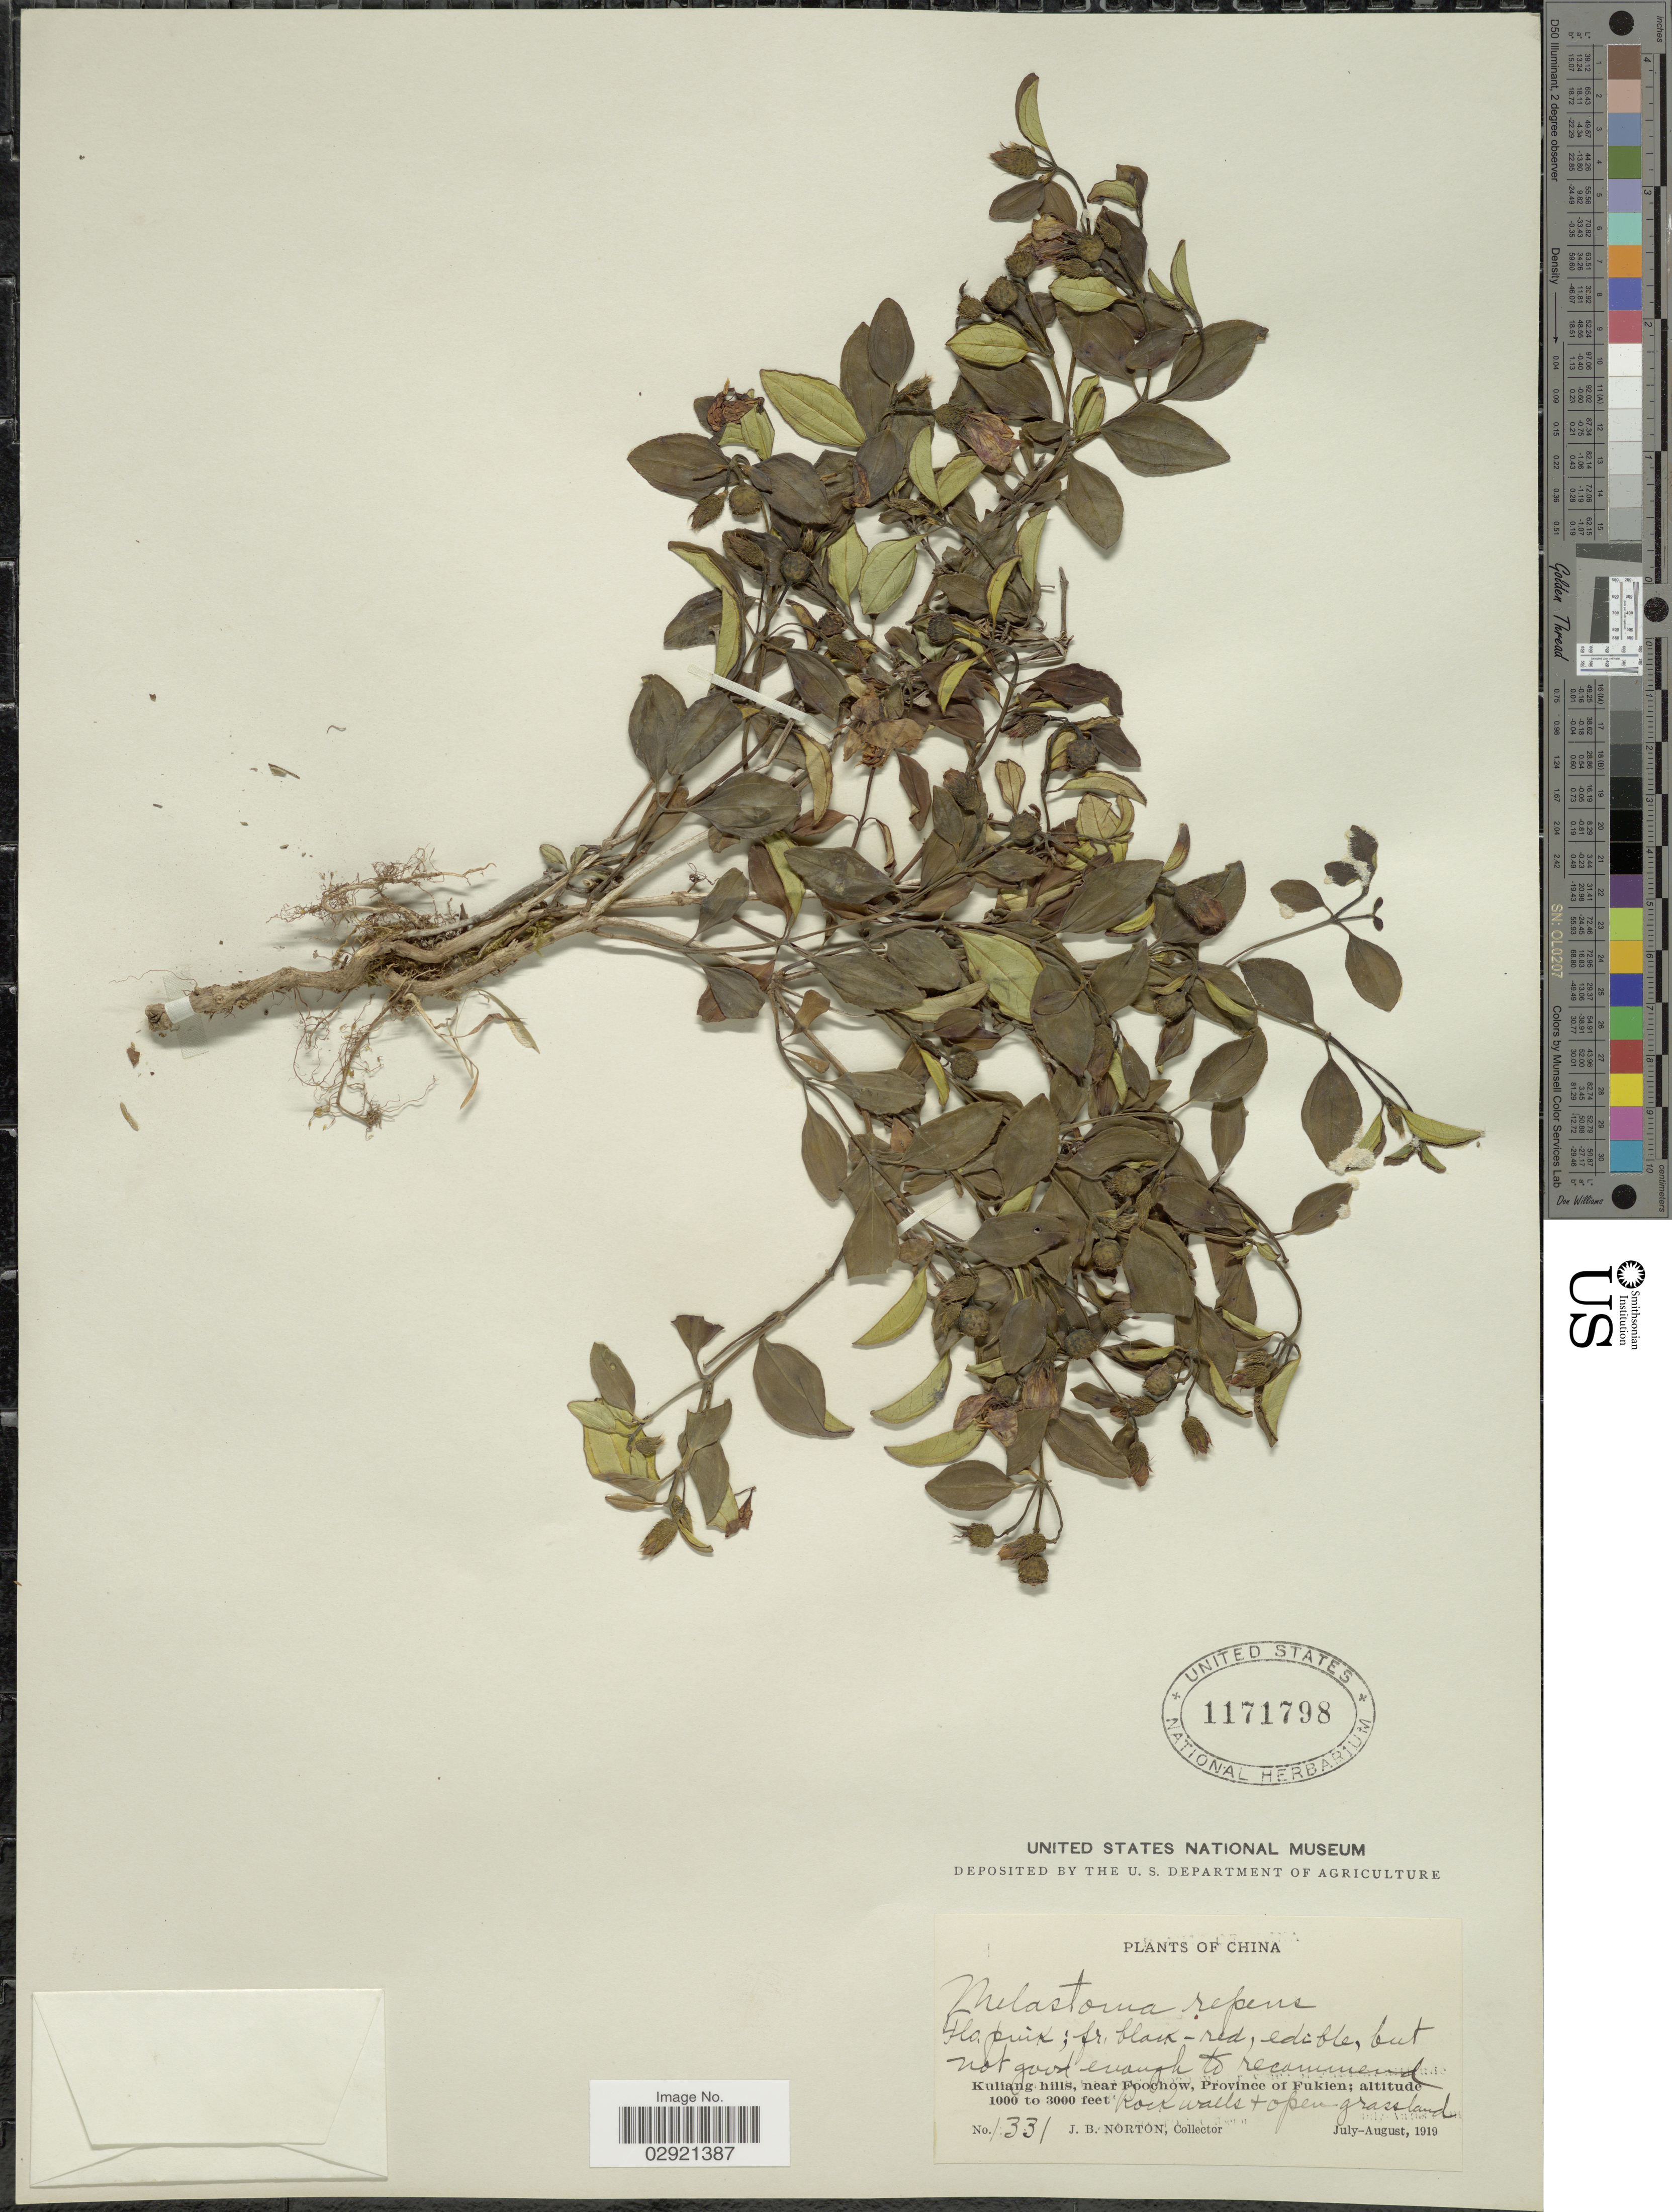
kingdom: Plantae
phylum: Tracheophyta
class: Magnoliopsida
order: Myrtales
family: Melastomataceae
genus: Melastoma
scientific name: Melastoma dodecandra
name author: Lour.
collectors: J. B. Norton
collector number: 1331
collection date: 1919-07/1919-08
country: China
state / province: Fujian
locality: Kuliang hills, near Foochow, Province of Fukien.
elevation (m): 305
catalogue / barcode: US 1171798